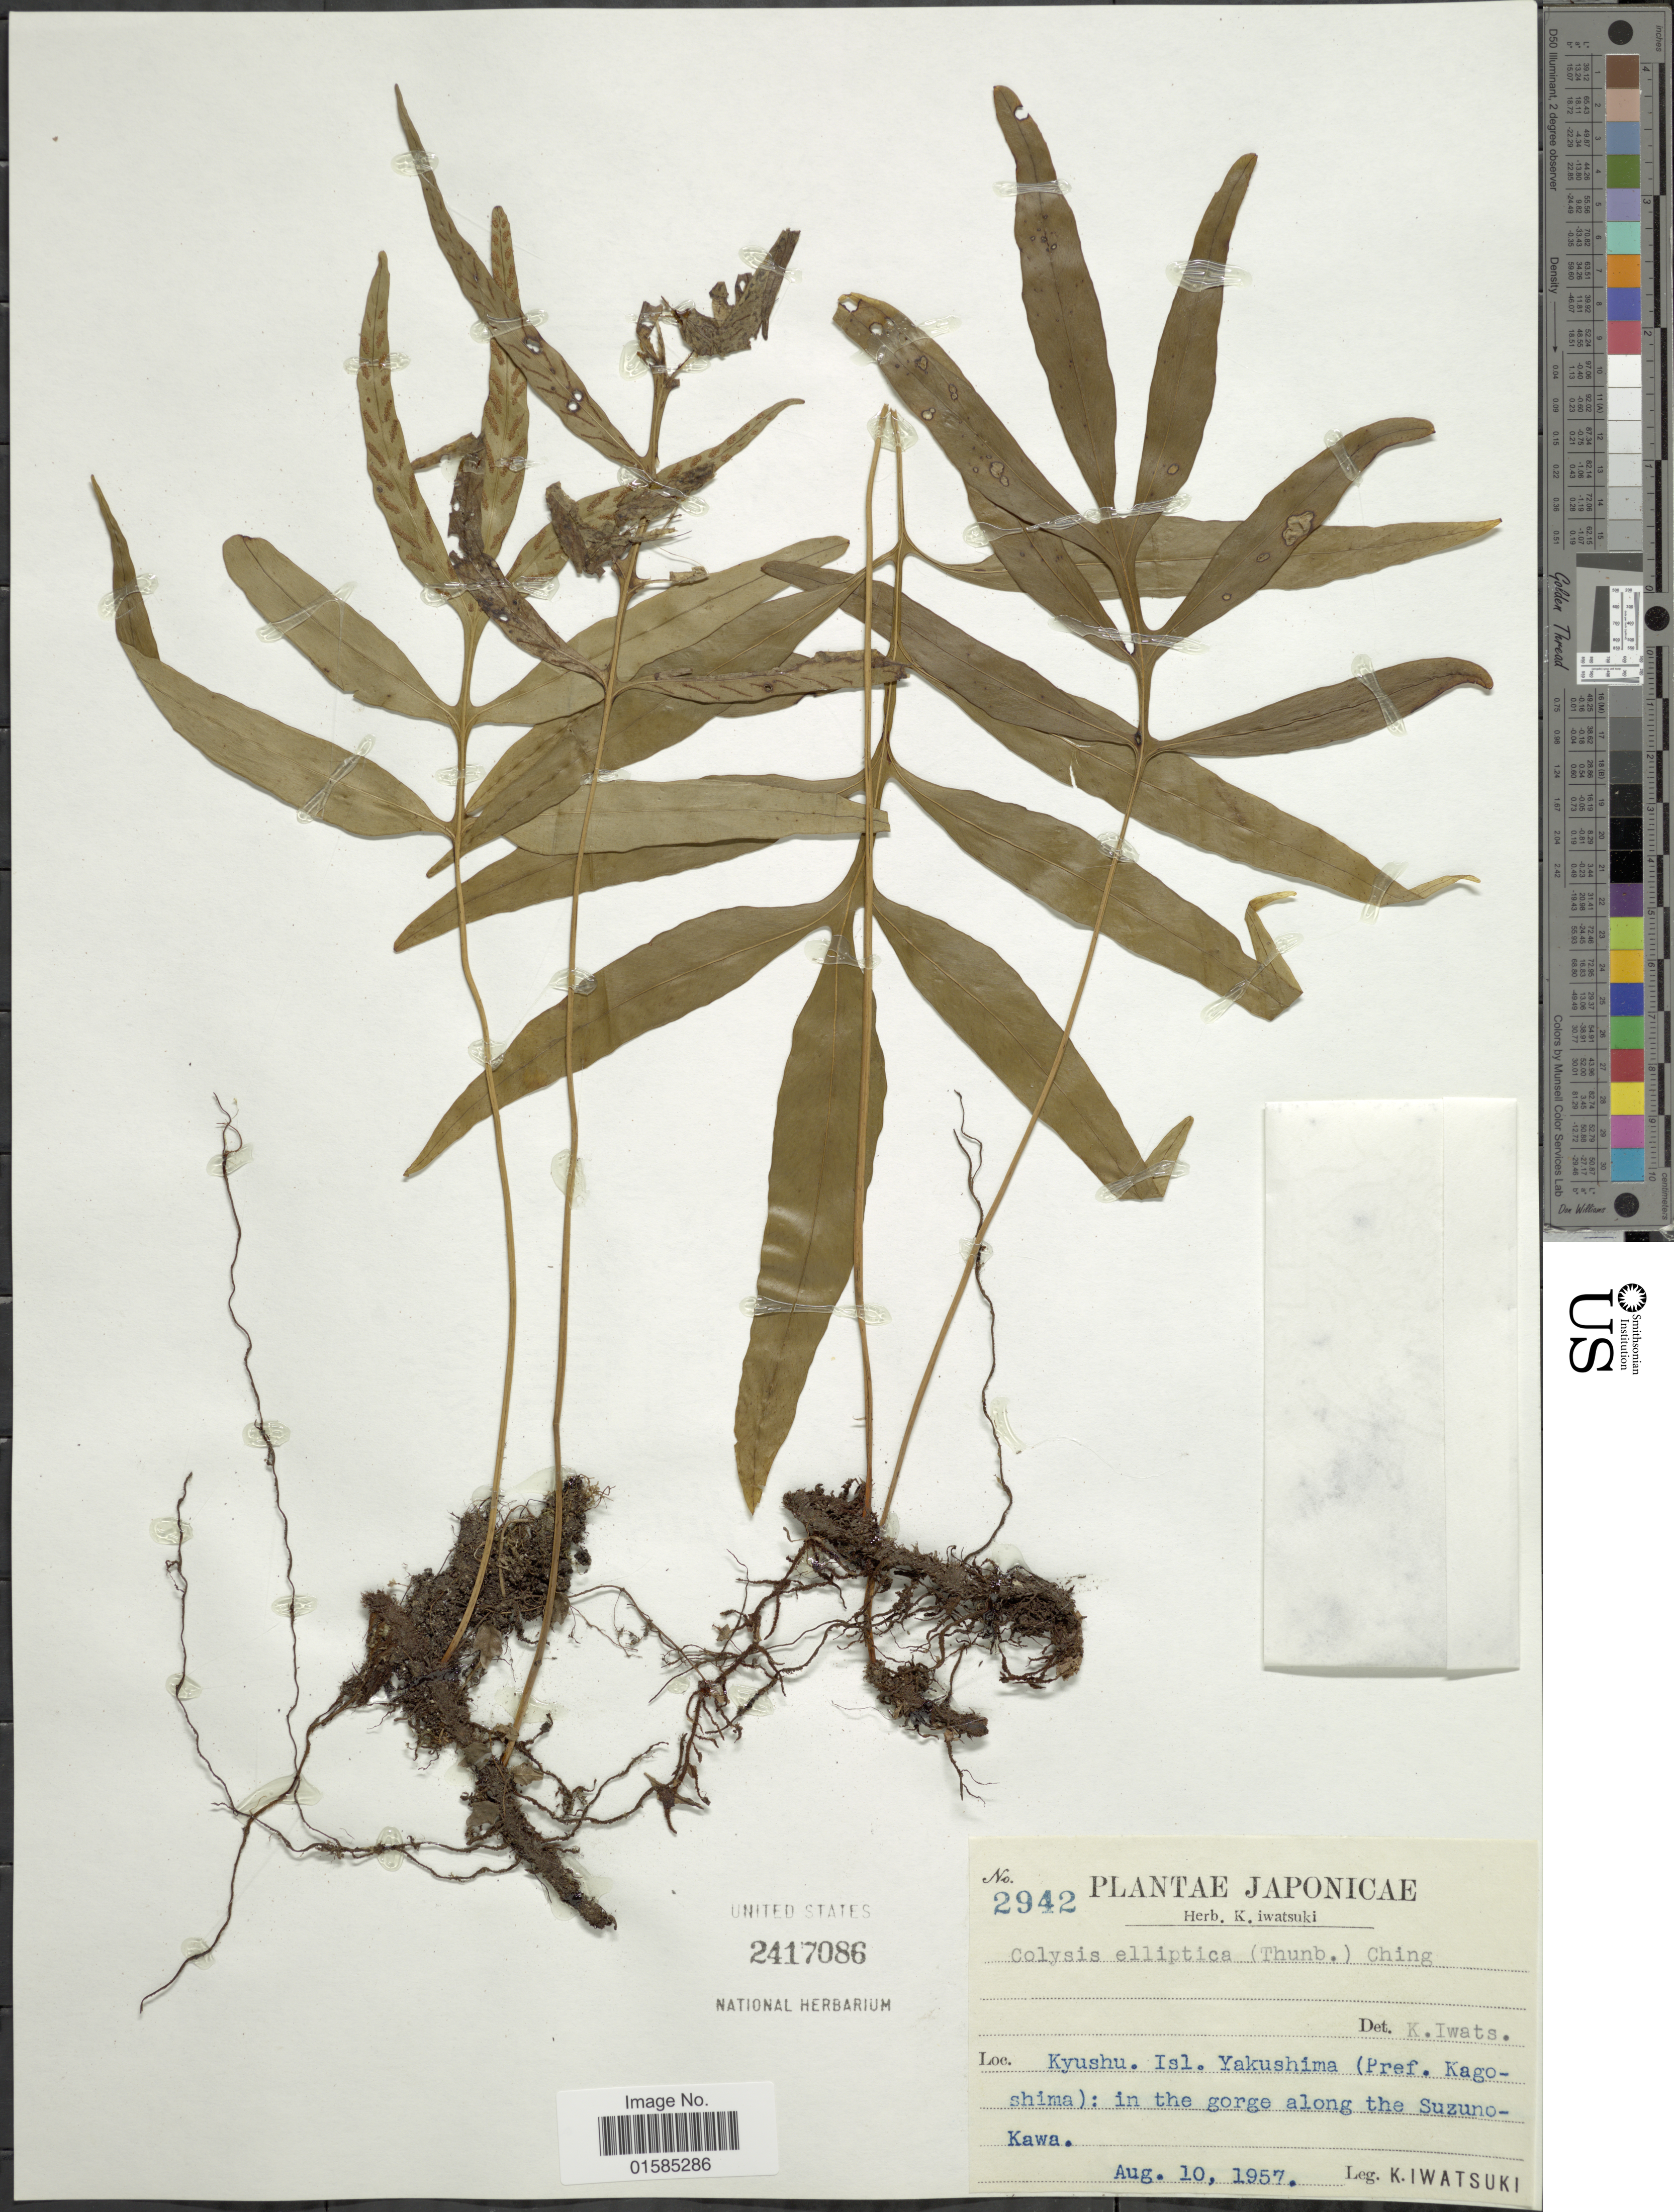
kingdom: Plantae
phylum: Tracheophyta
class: Polypodiopsida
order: Polypodiales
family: Polypodiaceae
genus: Leptochilus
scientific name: Leptochilus ellipticus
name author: (Thunb.) Noot.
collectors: K. Iwatsuki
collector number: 2942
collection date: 1957-08-10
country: Japan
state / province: Kagosima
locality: Japonicae, Kyushu. Isl. Yakushima (Pref. Kagoshima): in the gorge along the Suzuno-Kawa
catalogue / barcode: US 2417086